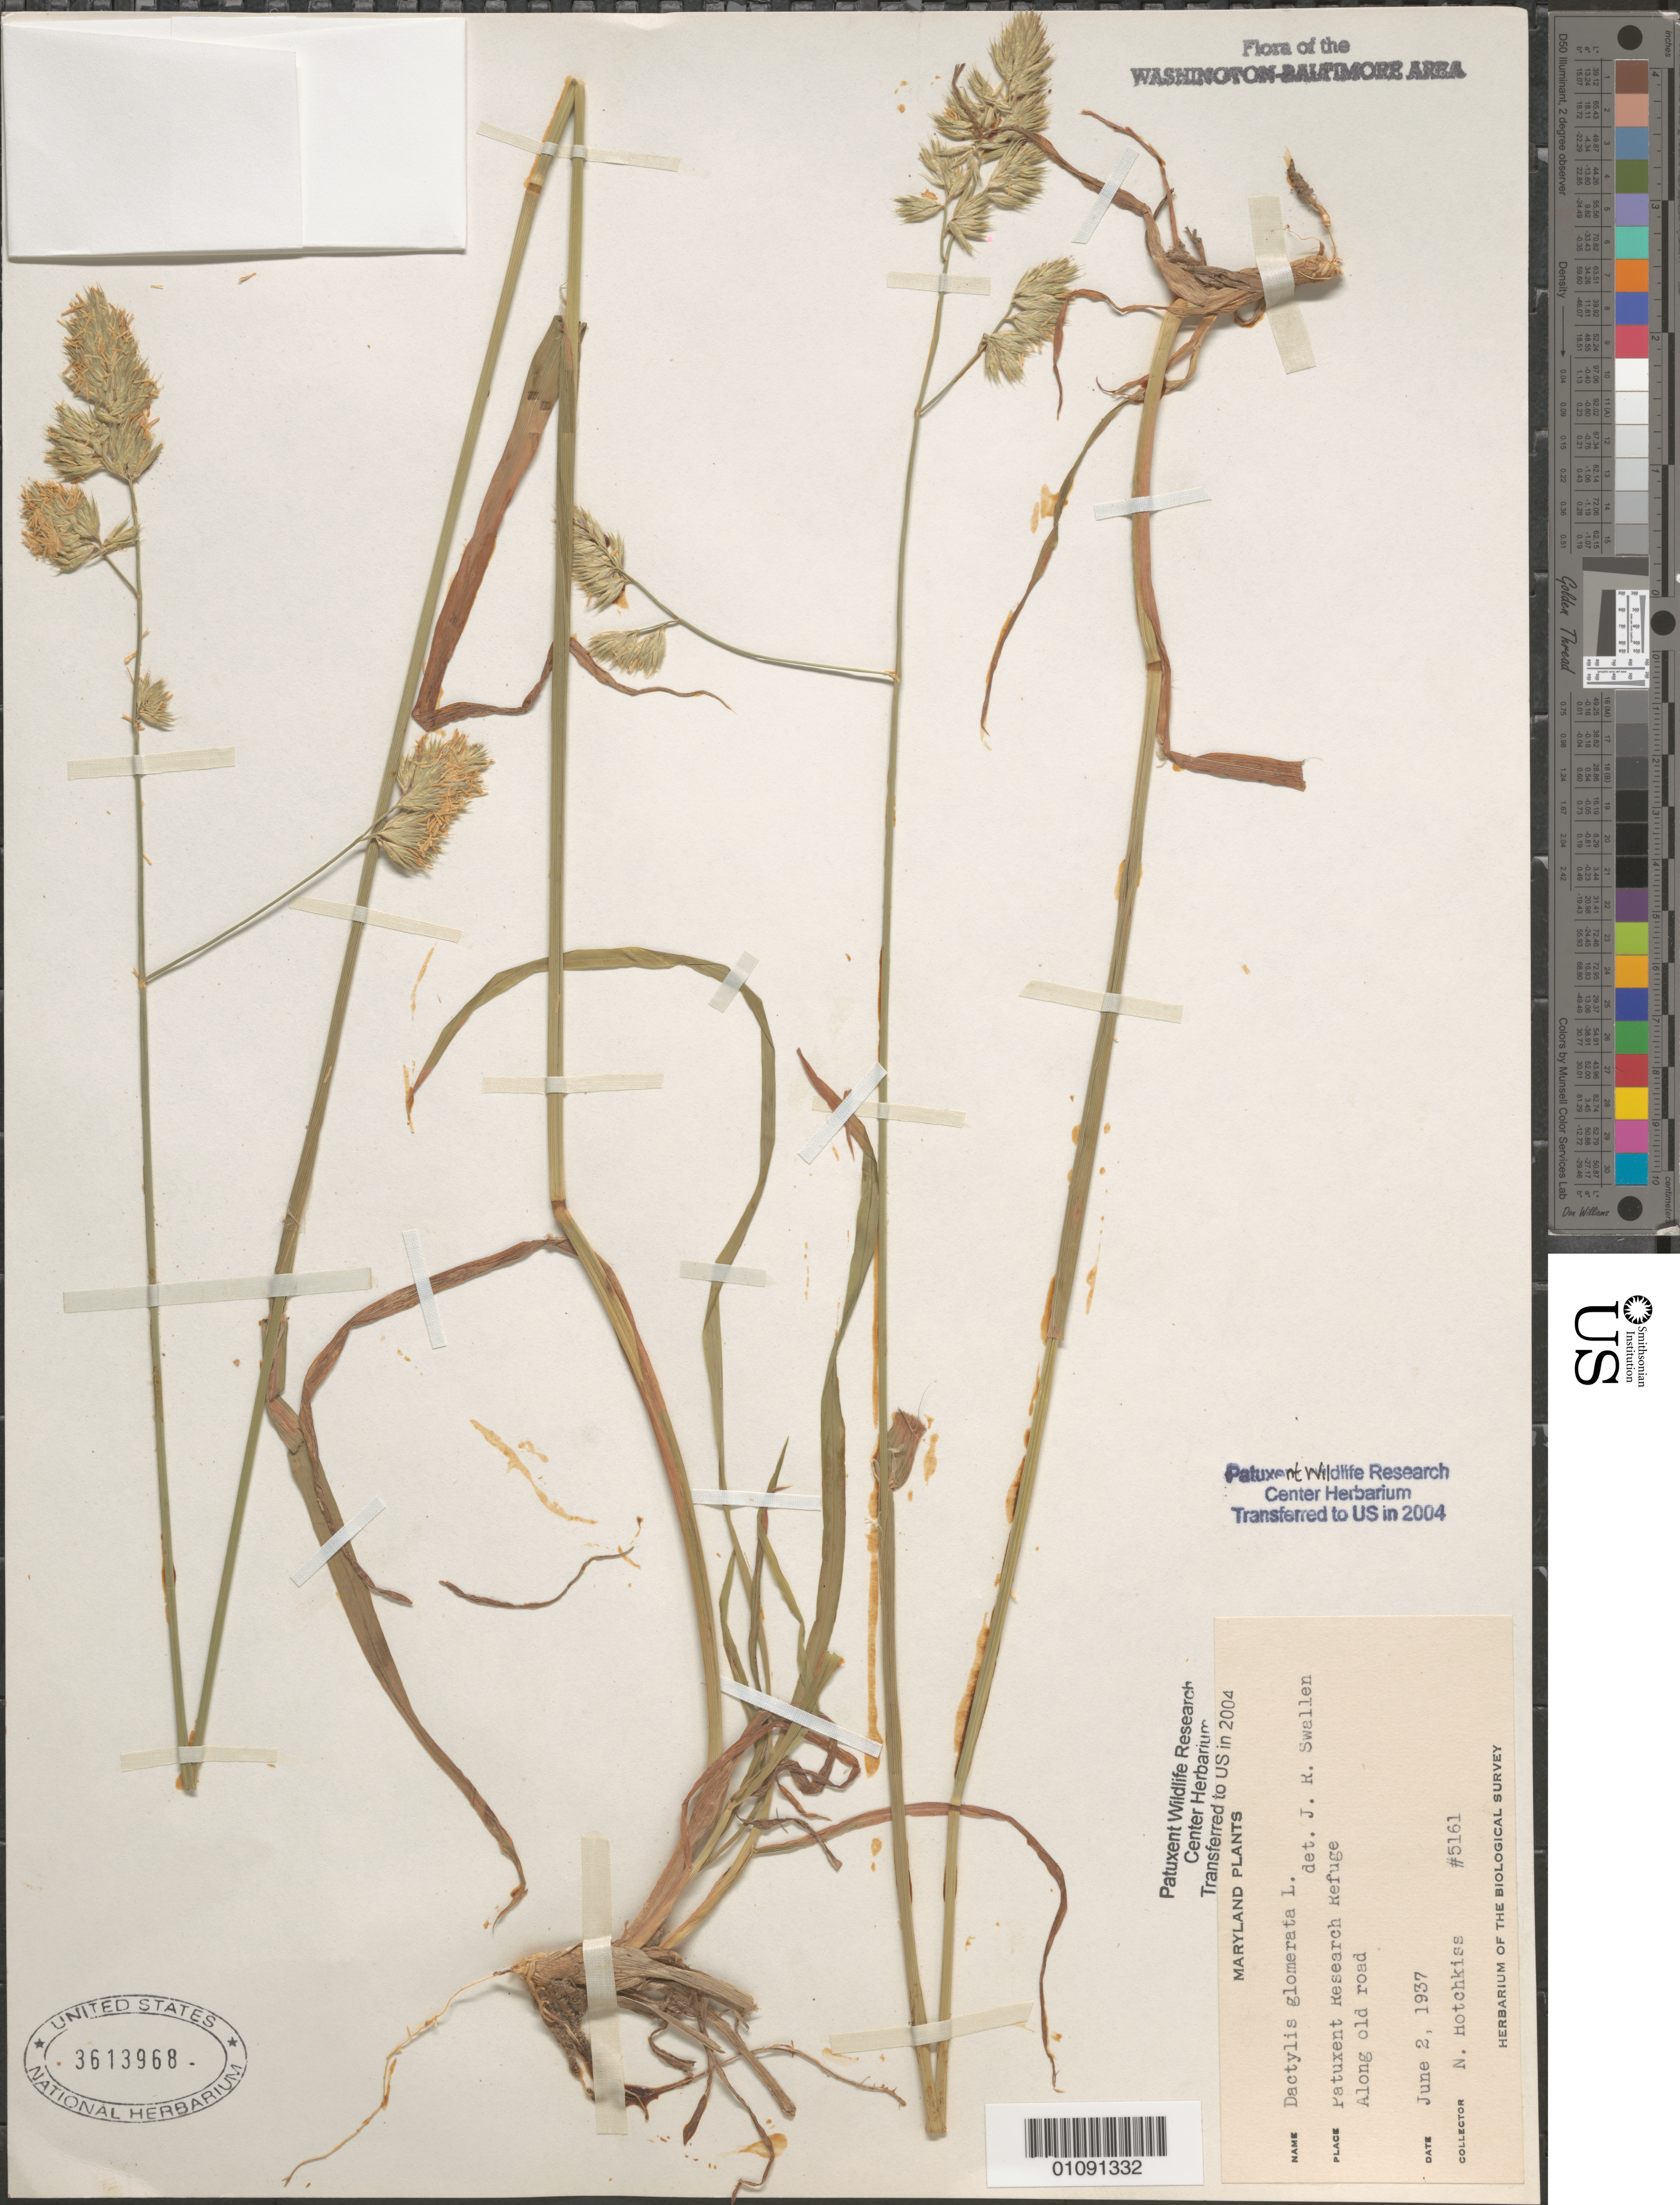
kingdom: Plantae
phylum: Tracheophyta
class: Liliopsida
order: Poales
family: Poaceae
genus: Dactylis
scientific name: Dactylis glomerata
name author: L.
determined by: Swallen, Jason R.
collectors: N. Hotchkiss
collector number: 5161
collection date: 1937-06-02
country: United States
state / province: Maryland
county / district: Prince George's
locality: Patuxent Wildlife Refuge.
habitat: Along old road.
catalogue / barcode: US 3613968